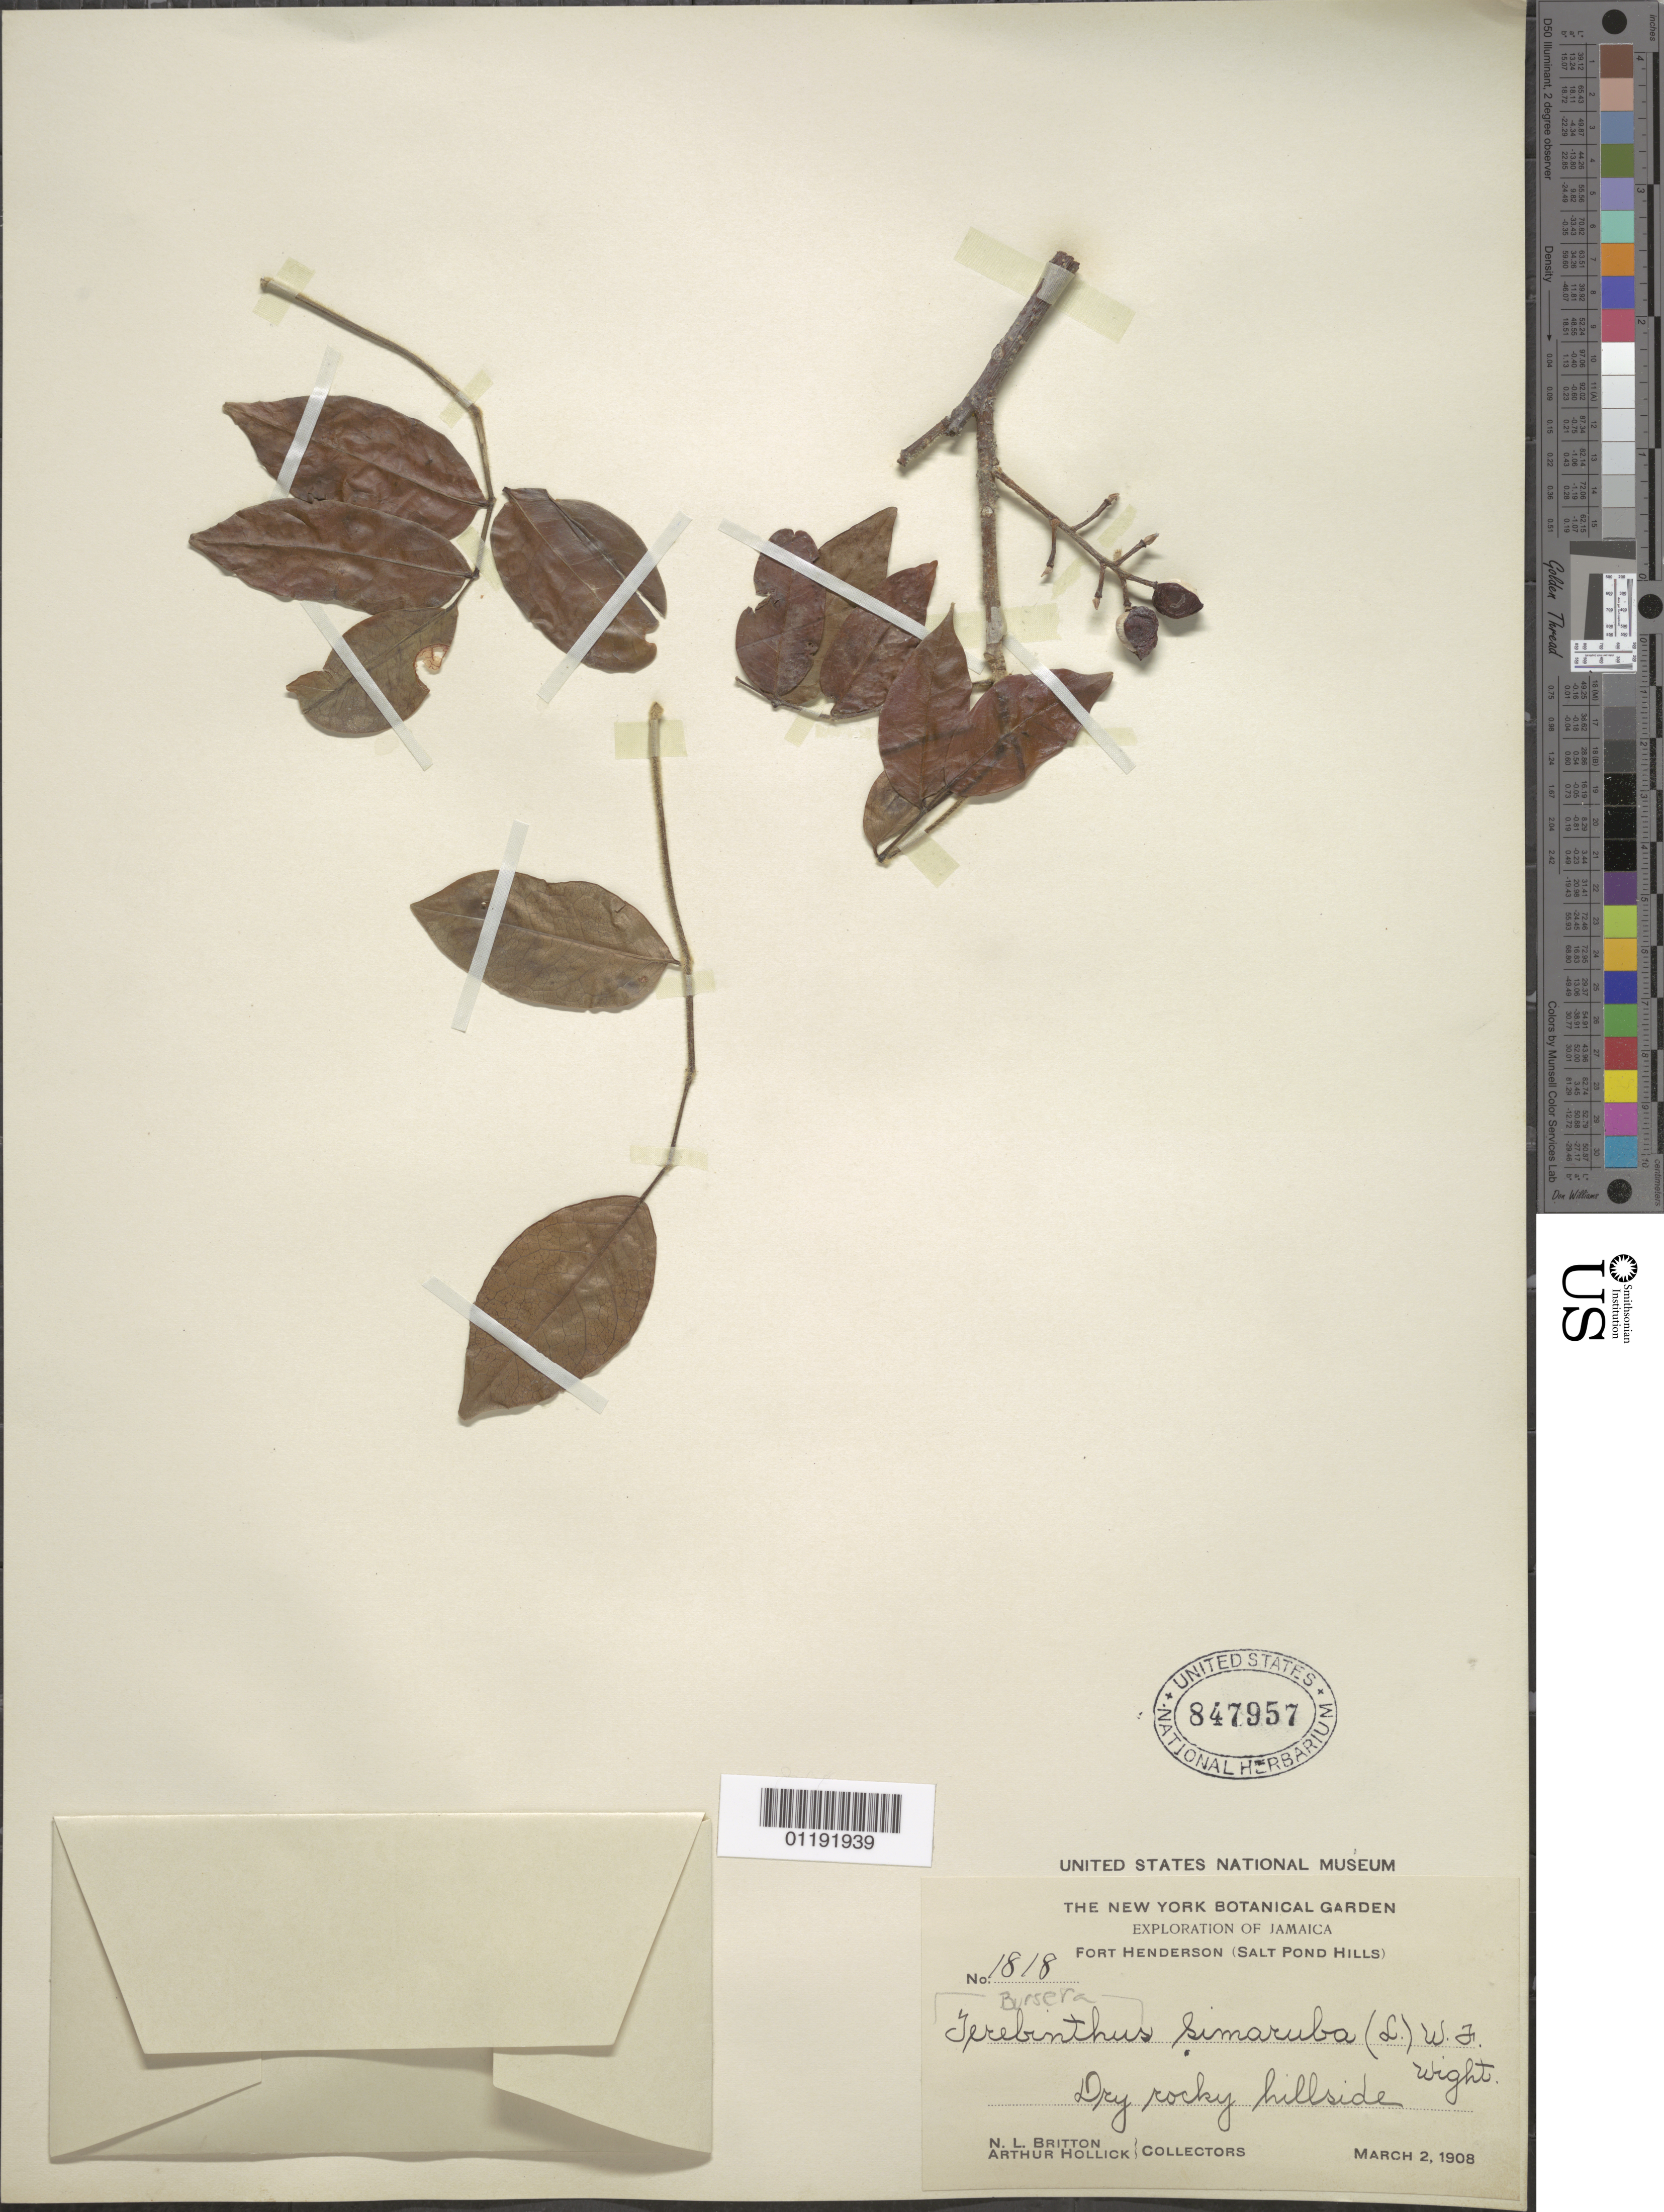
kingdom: Plantae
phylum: Tracheophyta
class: Magnoliopsida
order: Sapindales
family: Burseraceae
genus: Bursera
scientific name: Bursera simaruba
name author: (L.) Sarg.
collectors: N. Britton & A. Hollick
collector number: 1818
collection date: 1908-03-02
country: Jamaica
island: Jamaica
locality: Salt Pont Hills, fort Henderson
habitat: Dry rocky hillside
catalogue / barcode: US 847957